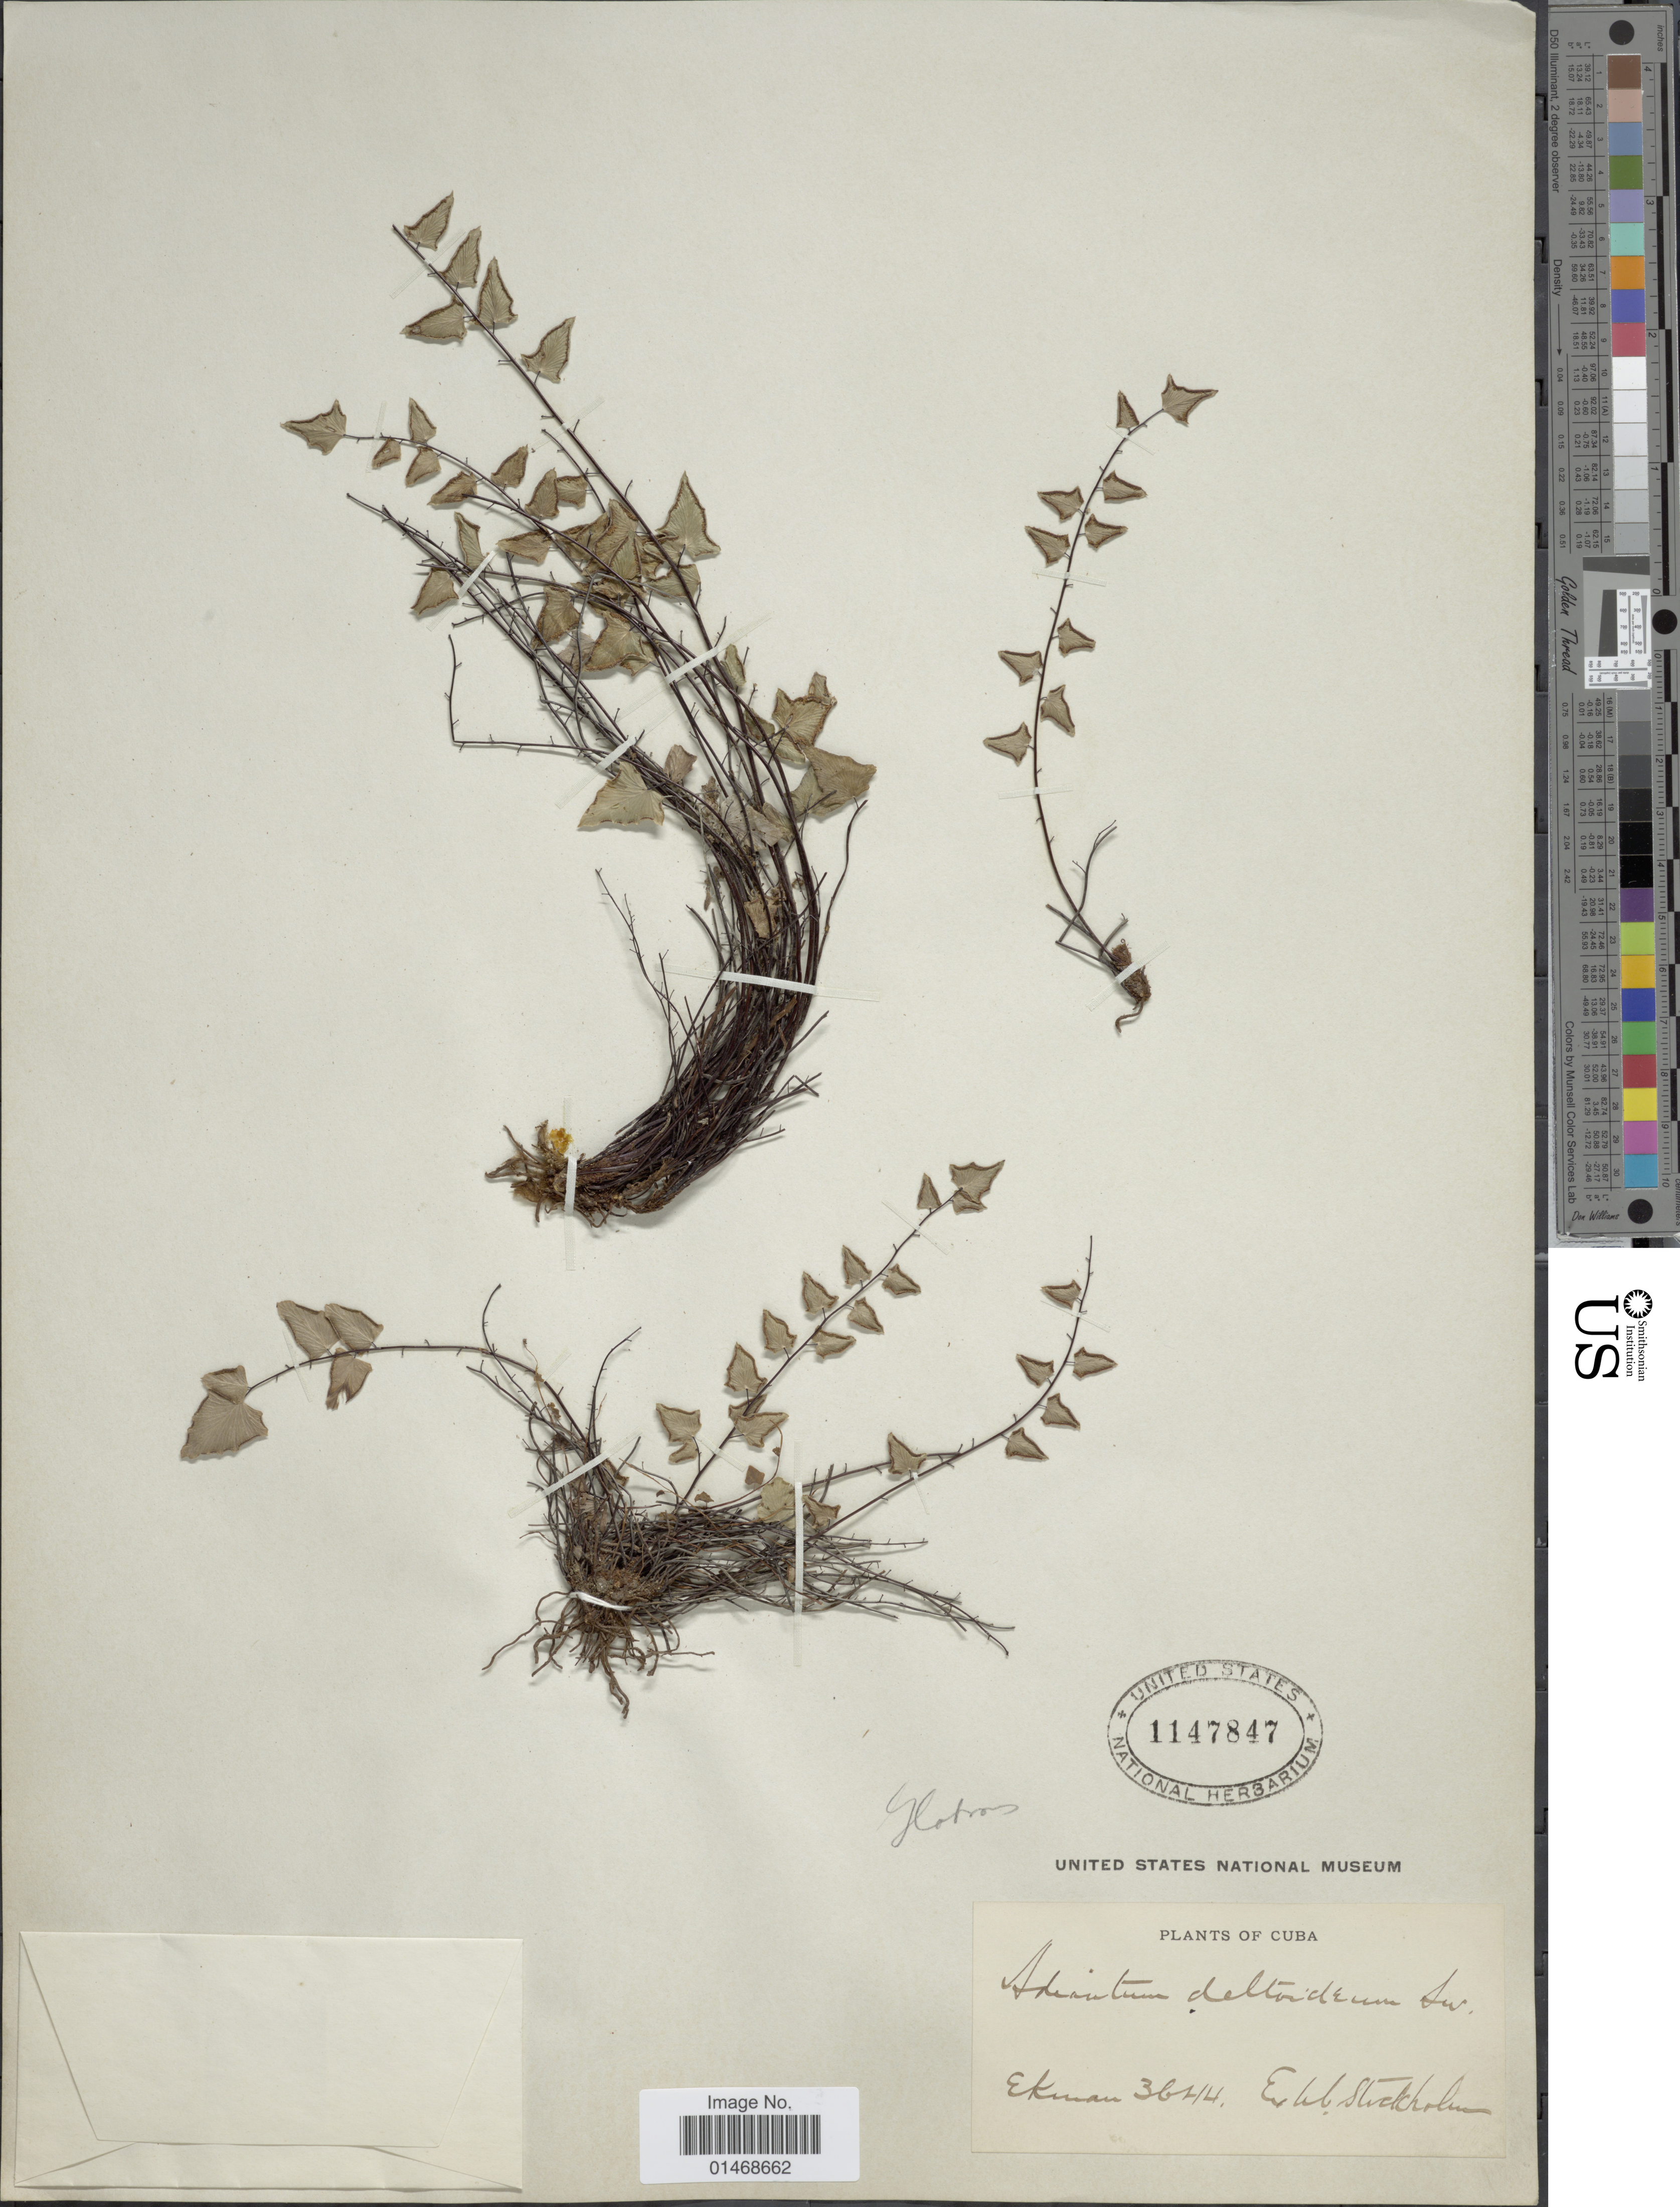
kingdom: Plantae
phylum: Tracheophyta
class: Polypodiopsida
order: Polypodiales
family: Pteridaceae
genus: Adiantum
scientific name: Adiantum deltoideum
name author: Sw.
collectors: -. Ekman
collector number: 3644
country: Cuba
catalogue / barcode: US 1147847